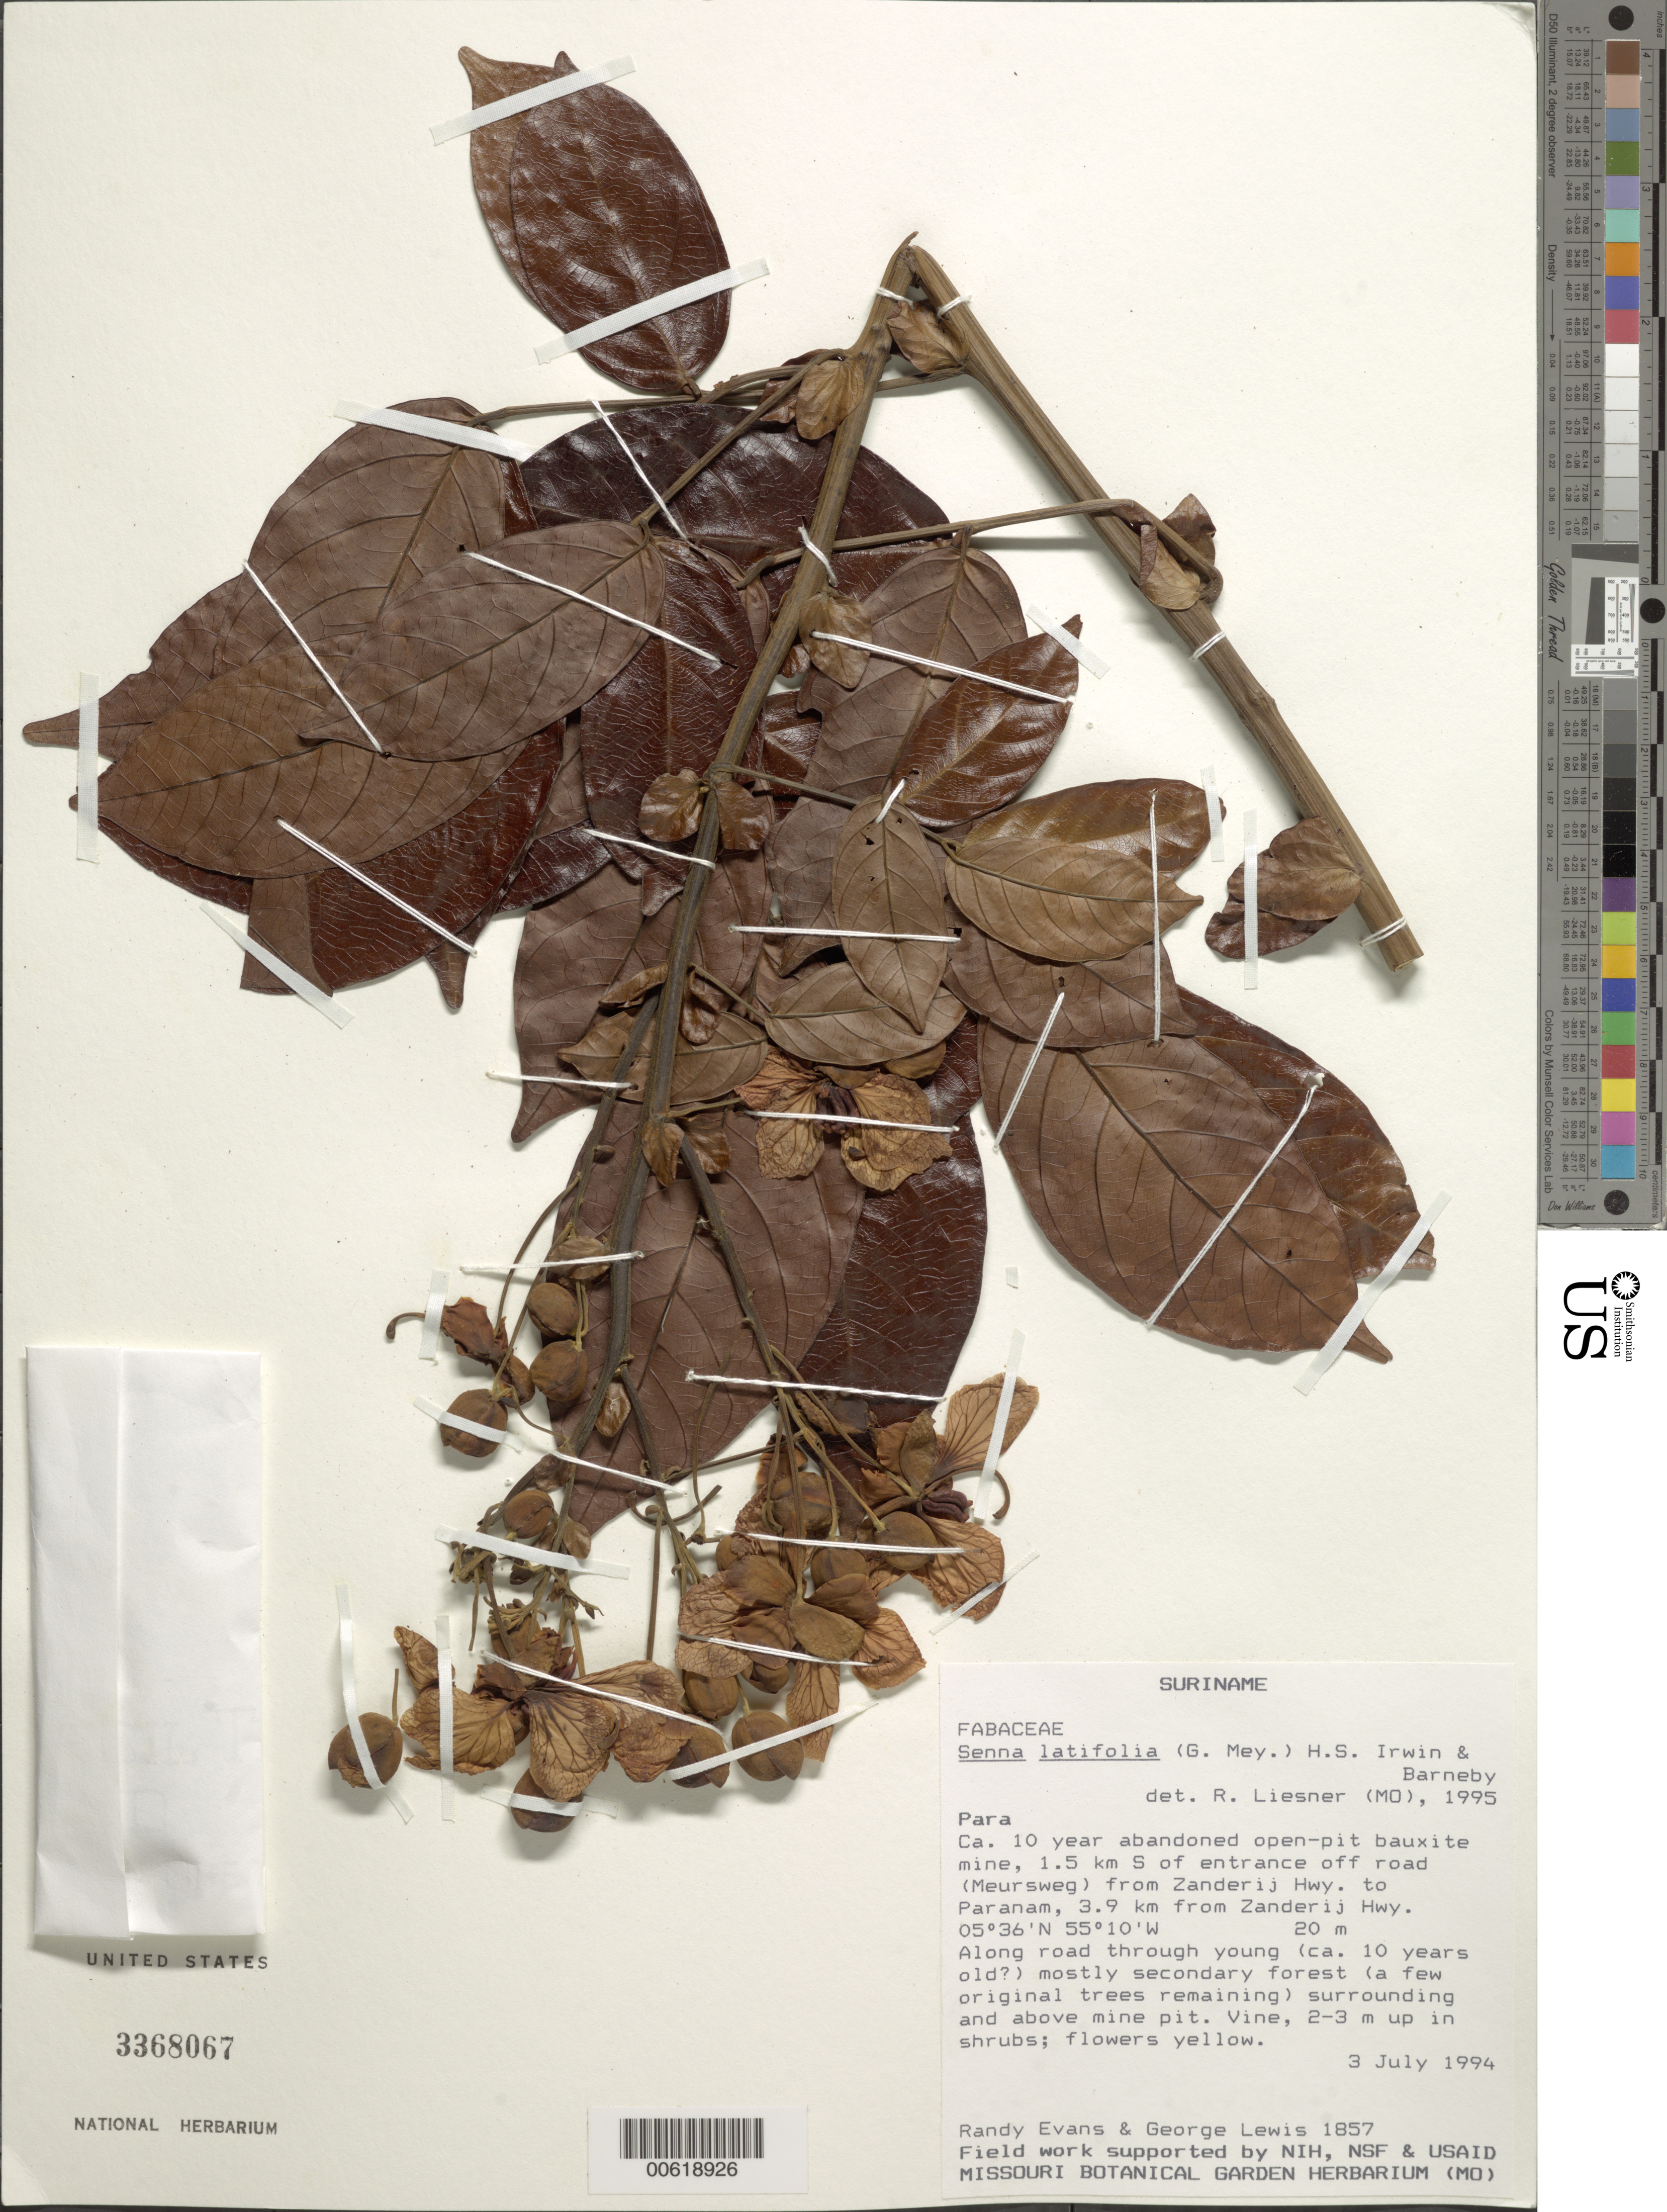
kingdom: Plantae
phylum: Tracheophyta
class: Magnoliopsida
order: Fabales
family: Fabaceae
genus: Senna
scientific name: Senna latifolia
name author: (G. Mey.) H.S. Irwin & Barneby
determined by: Liesner, R. L.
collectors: R. Evans & G. Lewis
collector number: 1857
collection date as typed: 3-Jul-94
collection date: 1994-07-03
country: Suriname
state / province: Para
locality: Zanderij, hwy to Paranam, 3.9 km from Zanderij Hwy., ca 10 year abandoned open-pit bauxite mine, 1.5km S of entrance off road (Meursweb) from Zanderij Hwy to Paranam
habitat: Along road through young (ca 10 years old?) mostly secondary forest (a few original trees remaining) surrounding and above mine pit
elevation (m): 20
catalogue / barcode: US 3368067